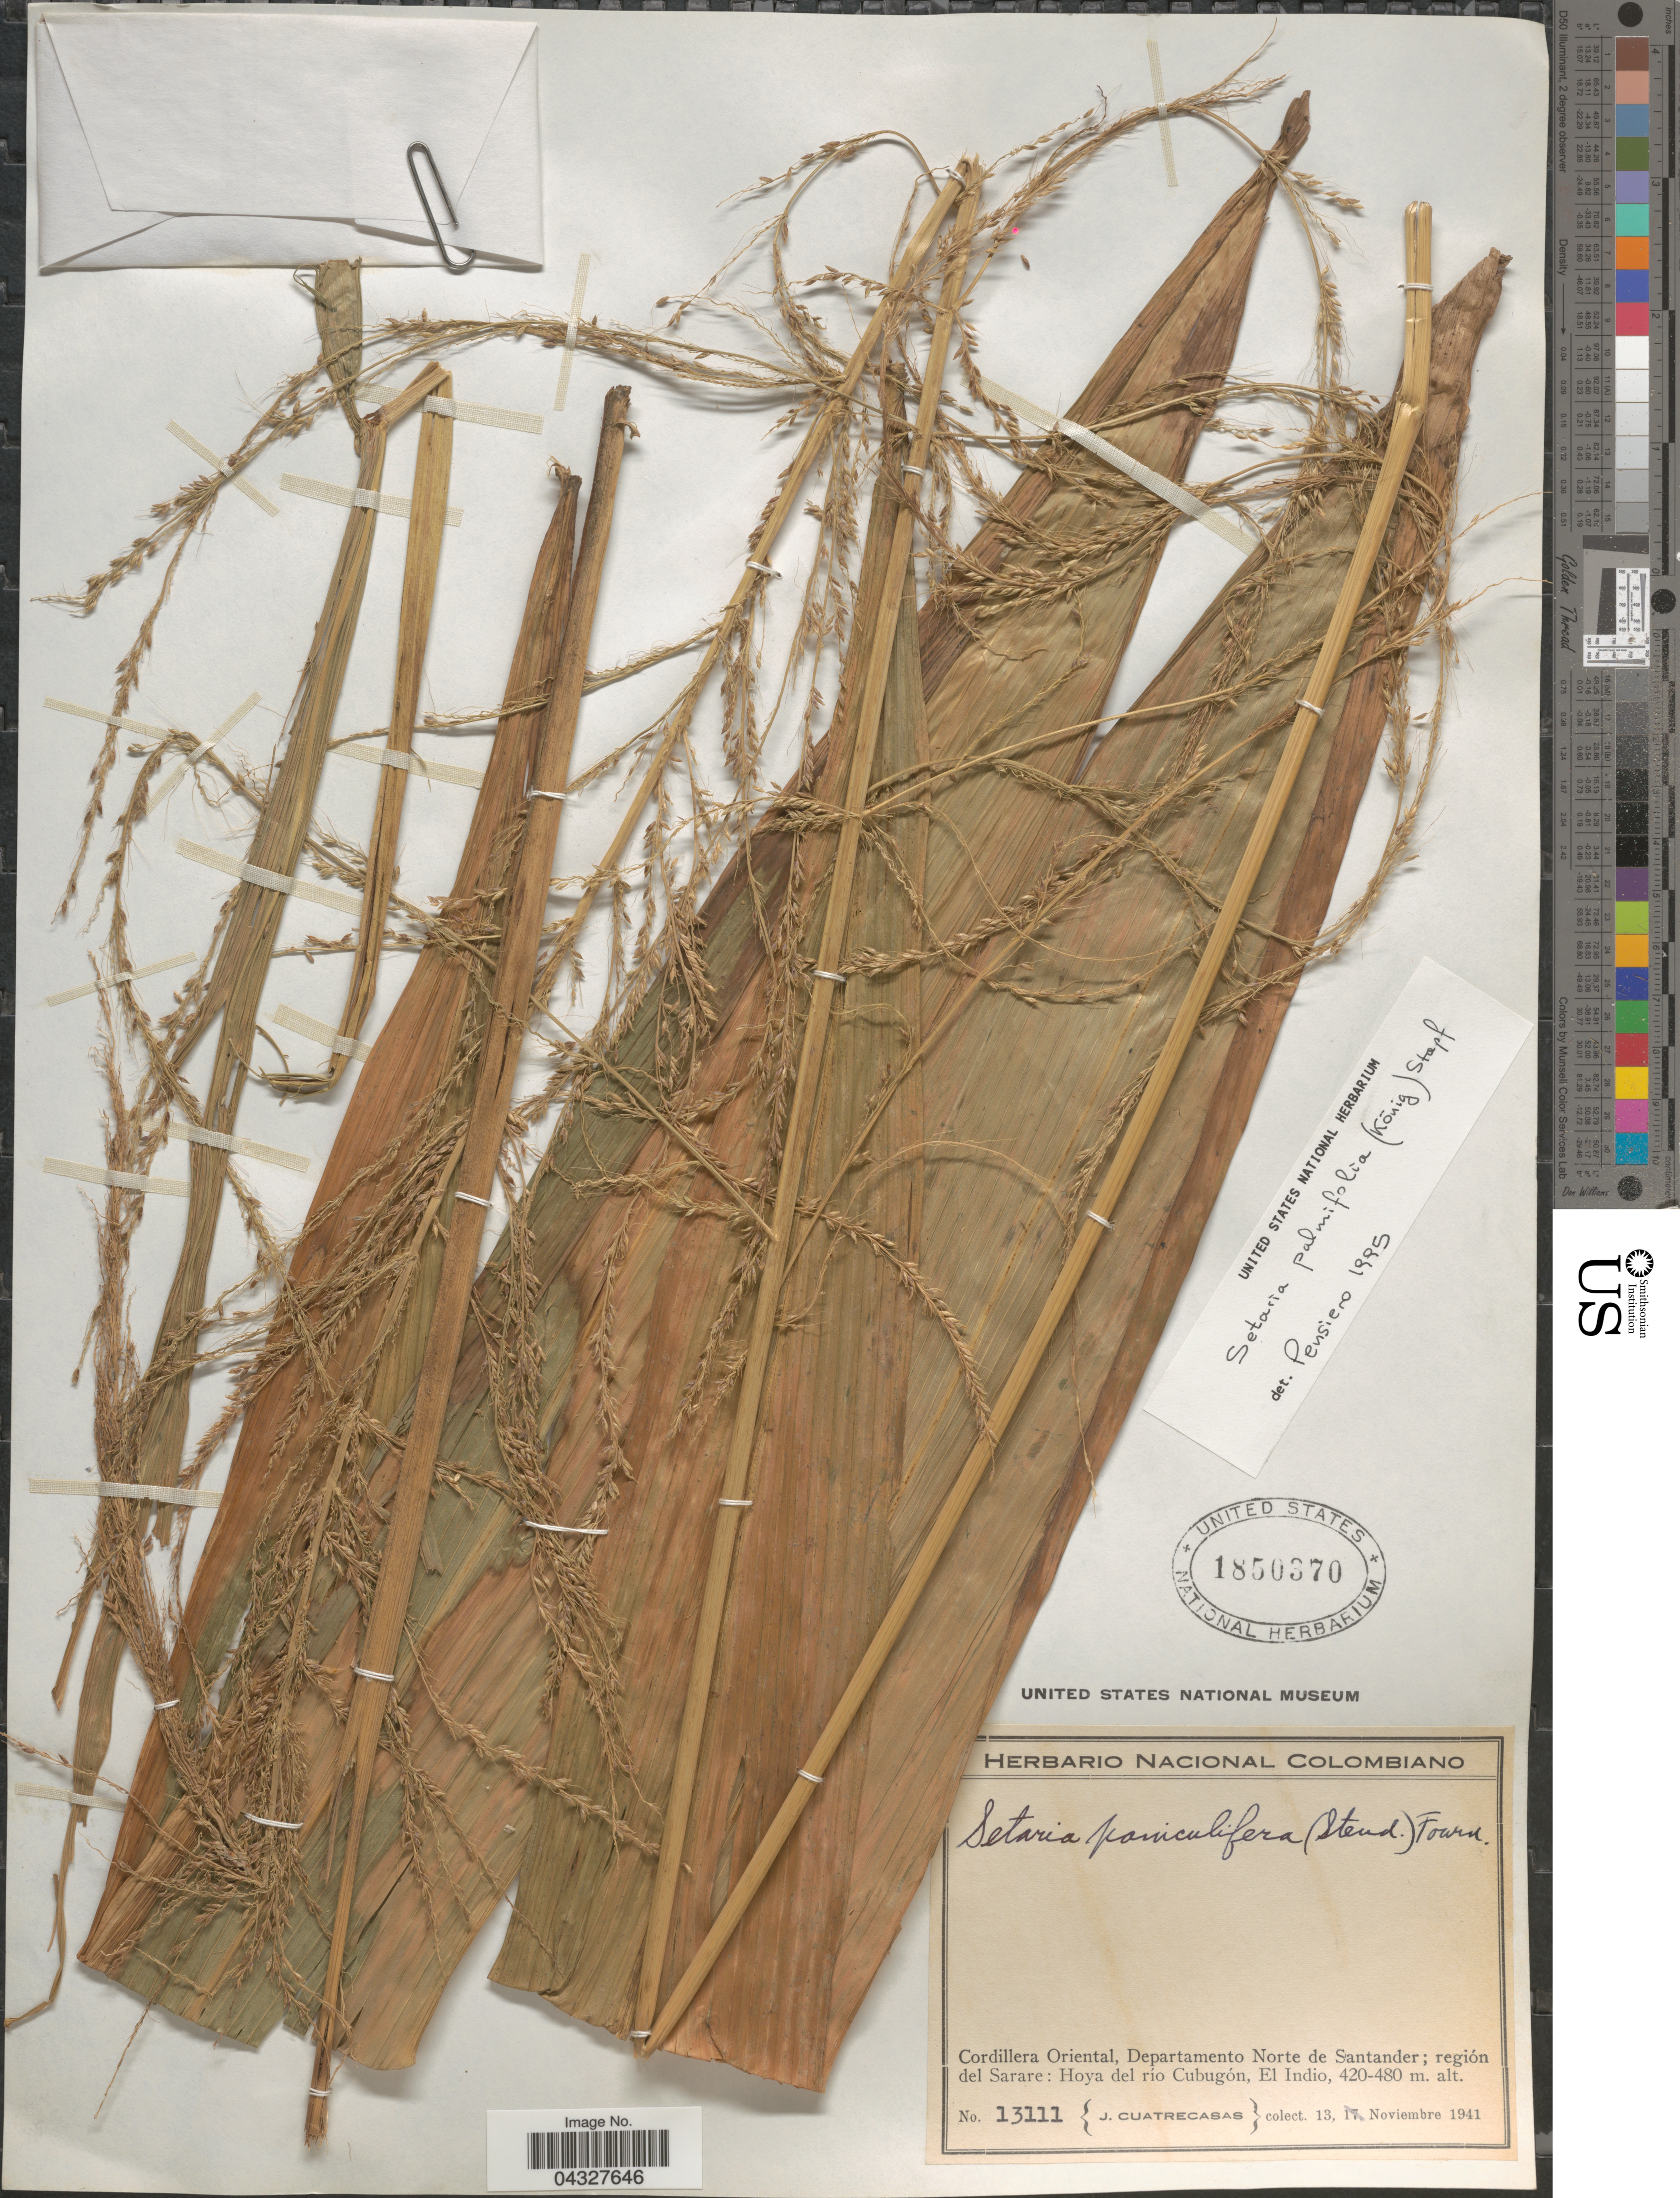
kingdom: Plantae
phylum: Tracheophyta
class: Liliopsida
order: Poales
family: Poaceae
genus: Setaria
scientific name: Setaria palmifolia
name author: (J. Koenig) Stapf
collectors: J. Cuatrecasas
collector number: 13111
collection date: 1941-11-13/1941-11-17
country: Colombia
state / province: Norte de Santander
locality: Cordillera Oriental; región del Sarare: Hoya del río Cubugón, El Indio.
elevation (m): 420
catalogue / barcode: US 1850370